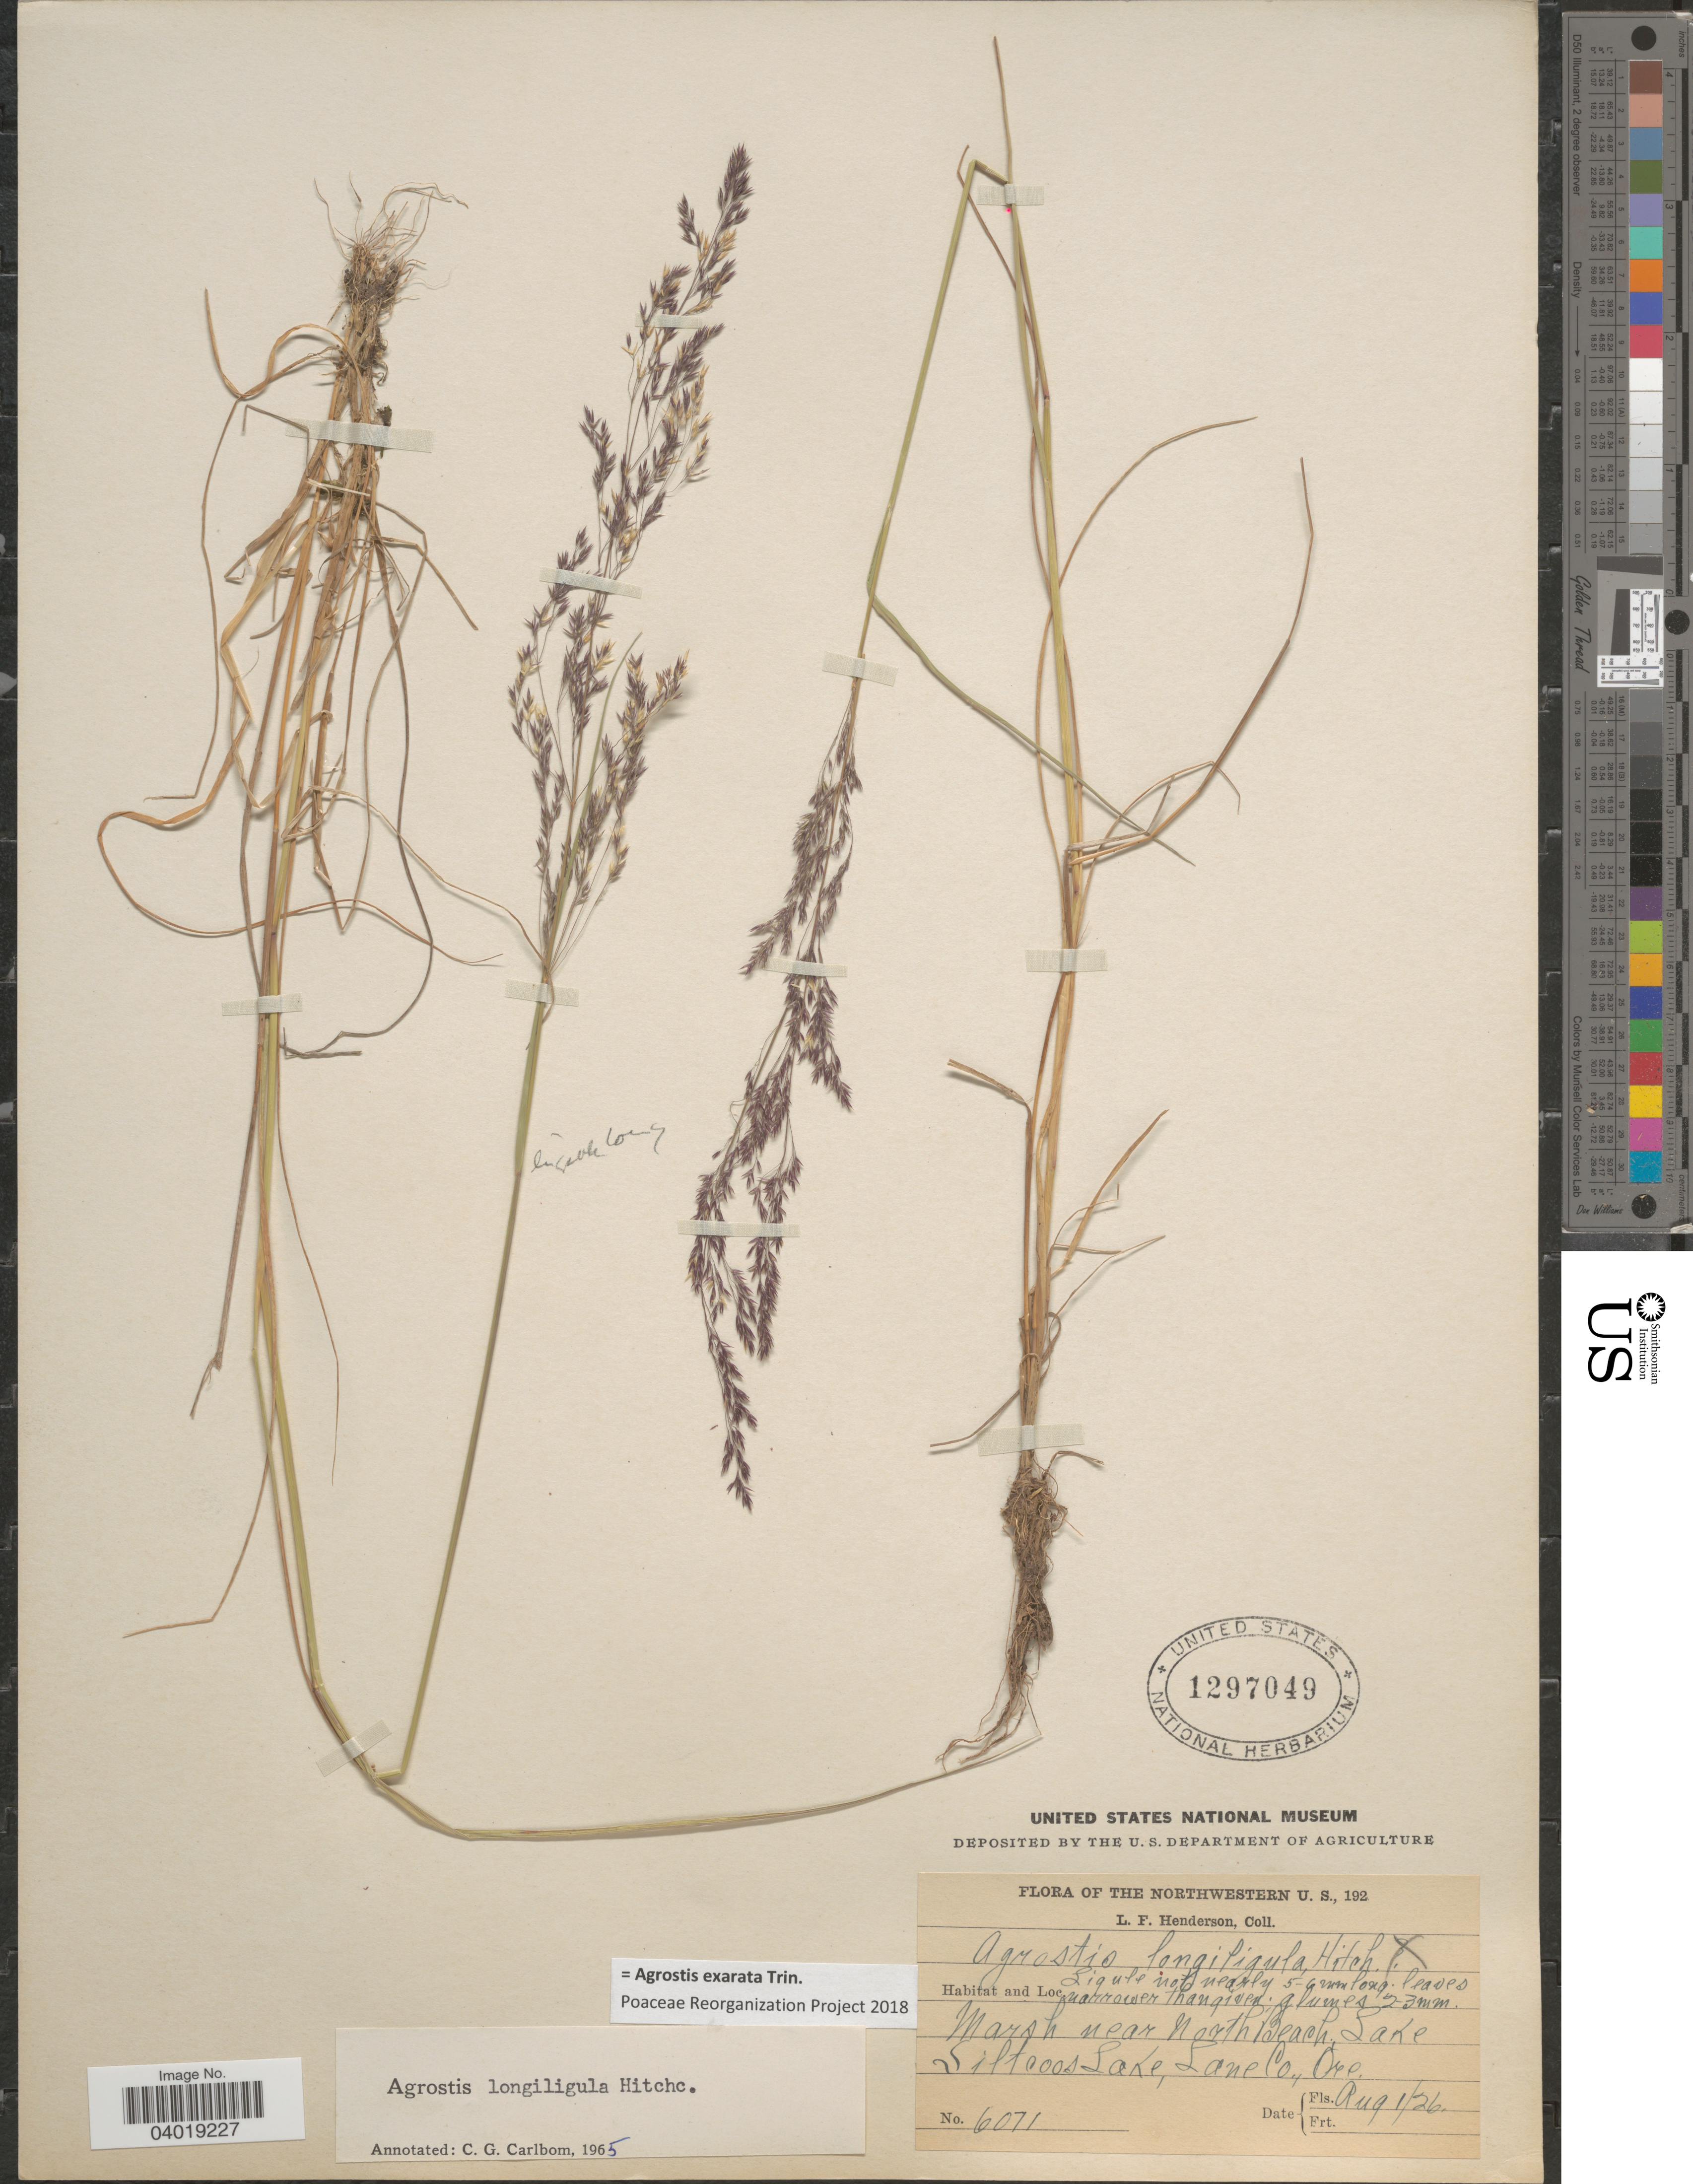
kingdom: Plantae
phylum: Tracheophyta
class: Liliopsida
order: Poales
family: Poaceae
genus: Agrostis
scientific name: Agrostis exarata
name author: Trin.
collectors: L. Henderson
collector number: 6071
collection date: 1926-08-01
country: United States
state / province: Oregon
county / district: Lane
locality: Marsh near North Beach Lake Siltcoos Lake, Lane Co.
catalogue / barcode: US 1297049